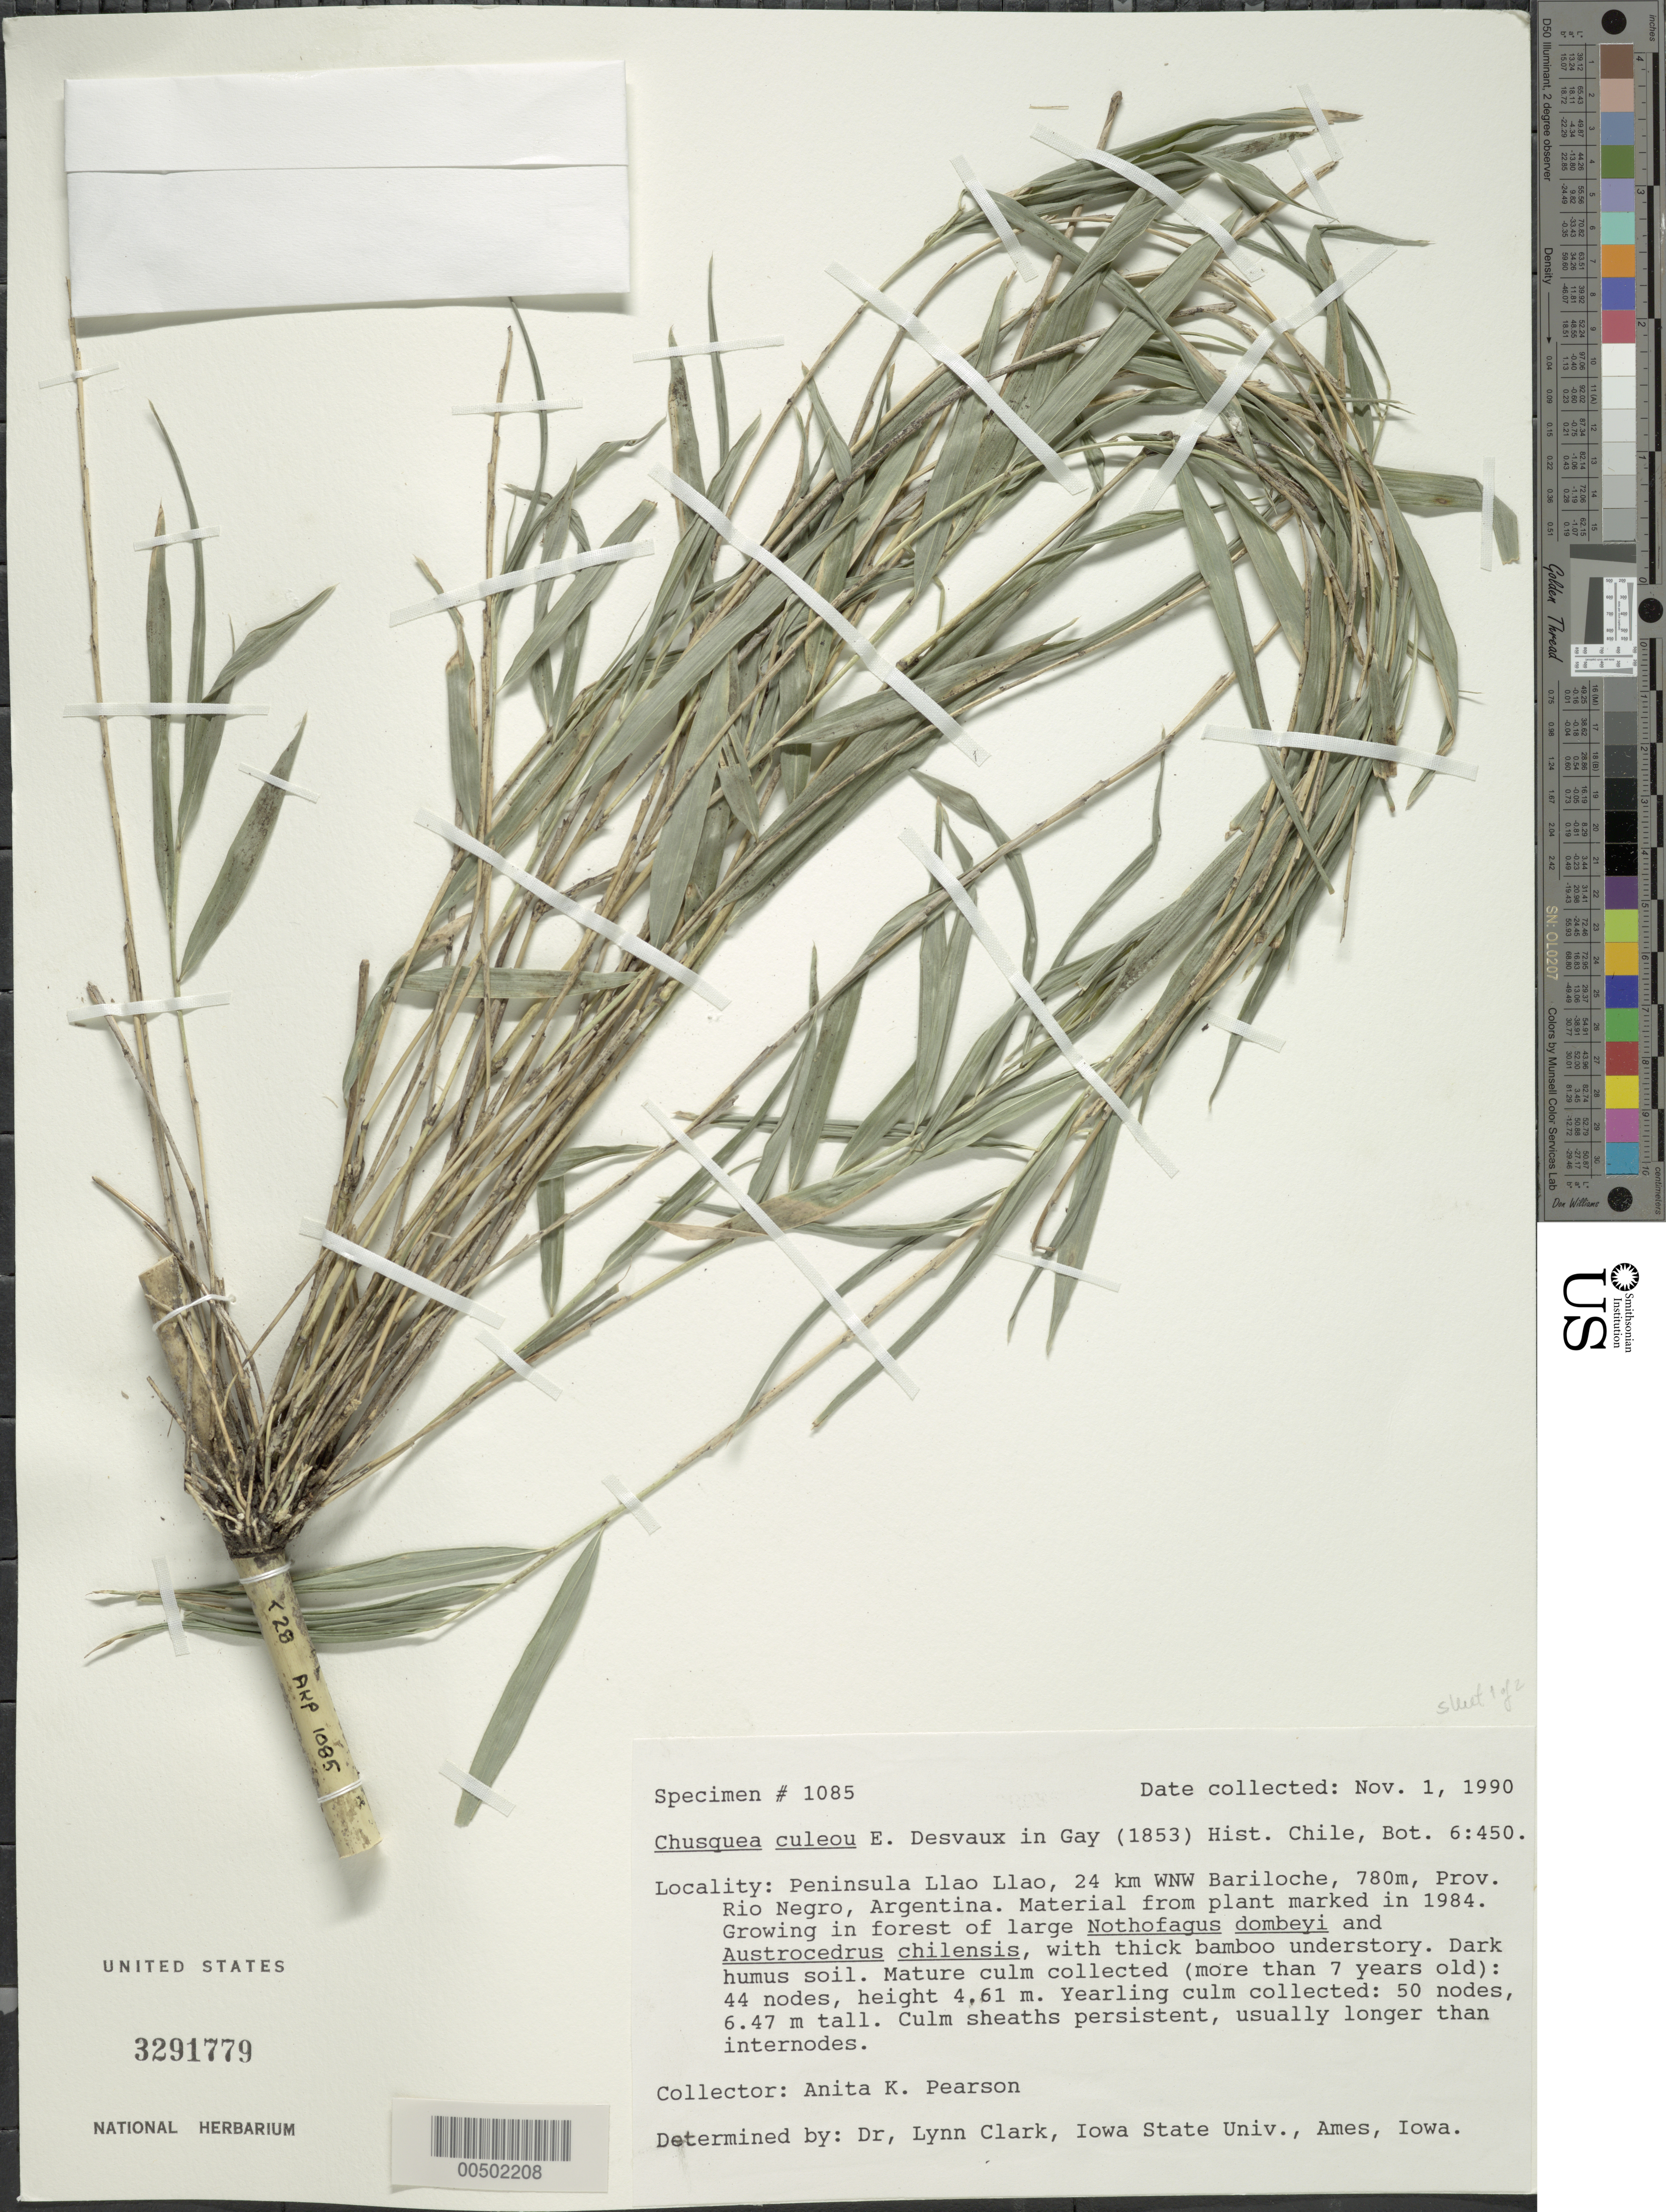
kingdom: Plantae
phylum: Tracheophyta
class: Liliopsida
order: Poales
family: Poaceae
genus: Chusquea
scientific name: Chusquea culeou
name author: É. Desv.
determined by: Clark, Lynn G., (ISC), Iowa State University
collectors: A. K. Pearson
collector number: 1085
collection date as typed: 01 Nov 1990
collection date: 1990-11-01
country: Argentina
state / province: Río Negro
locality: Peninsula llao llao, 24 km WNW Bariloche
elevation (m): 780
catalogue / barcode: US 3291779